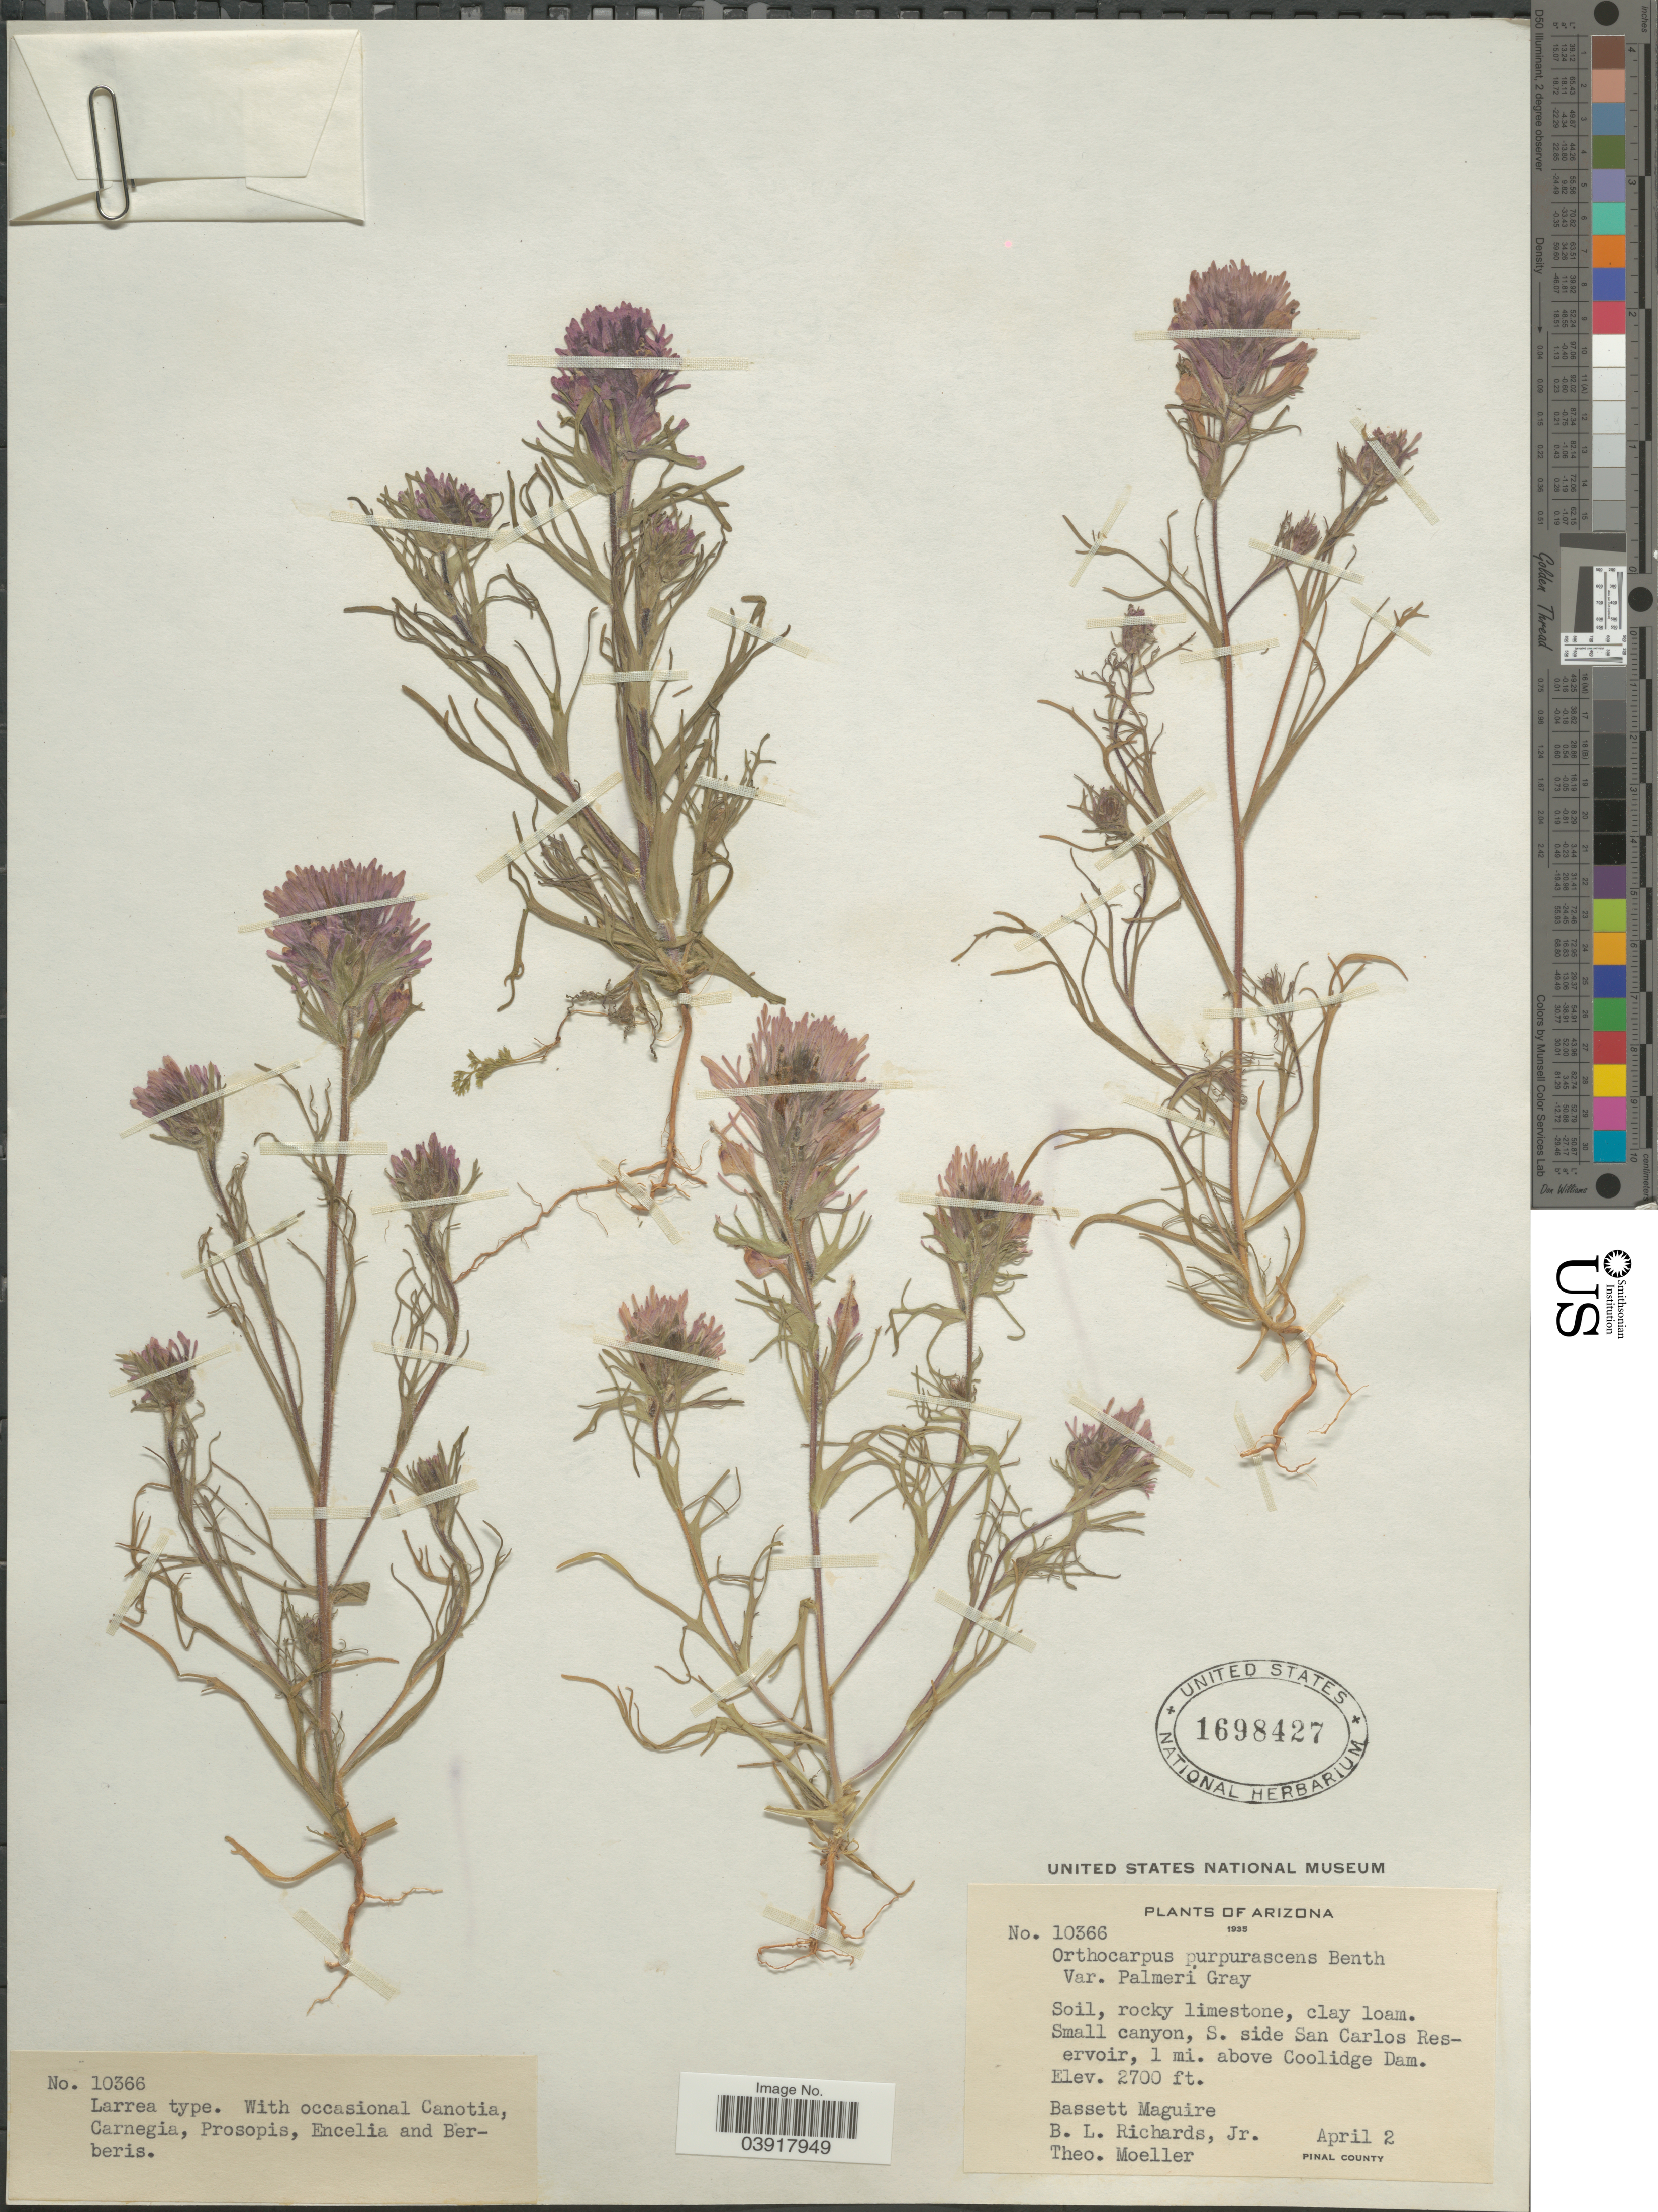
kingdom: Plantae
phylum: Tracheophyta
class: Magnoliopsida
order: Lamiales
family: Orobanchaceae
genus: Orthocarpus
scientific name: Orthocarpus purpurascens var. palmeri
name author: A. Gray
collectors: B. Maguire, B. Richards & T. Moeller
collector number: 10366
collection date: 1935-04-02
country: United States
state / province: Arizona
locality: Small canyon, S. side San Carlos Reservoir, 1 mi. above Coolidge Dam. Pinal County.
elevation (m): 823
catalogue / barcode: US 1698427